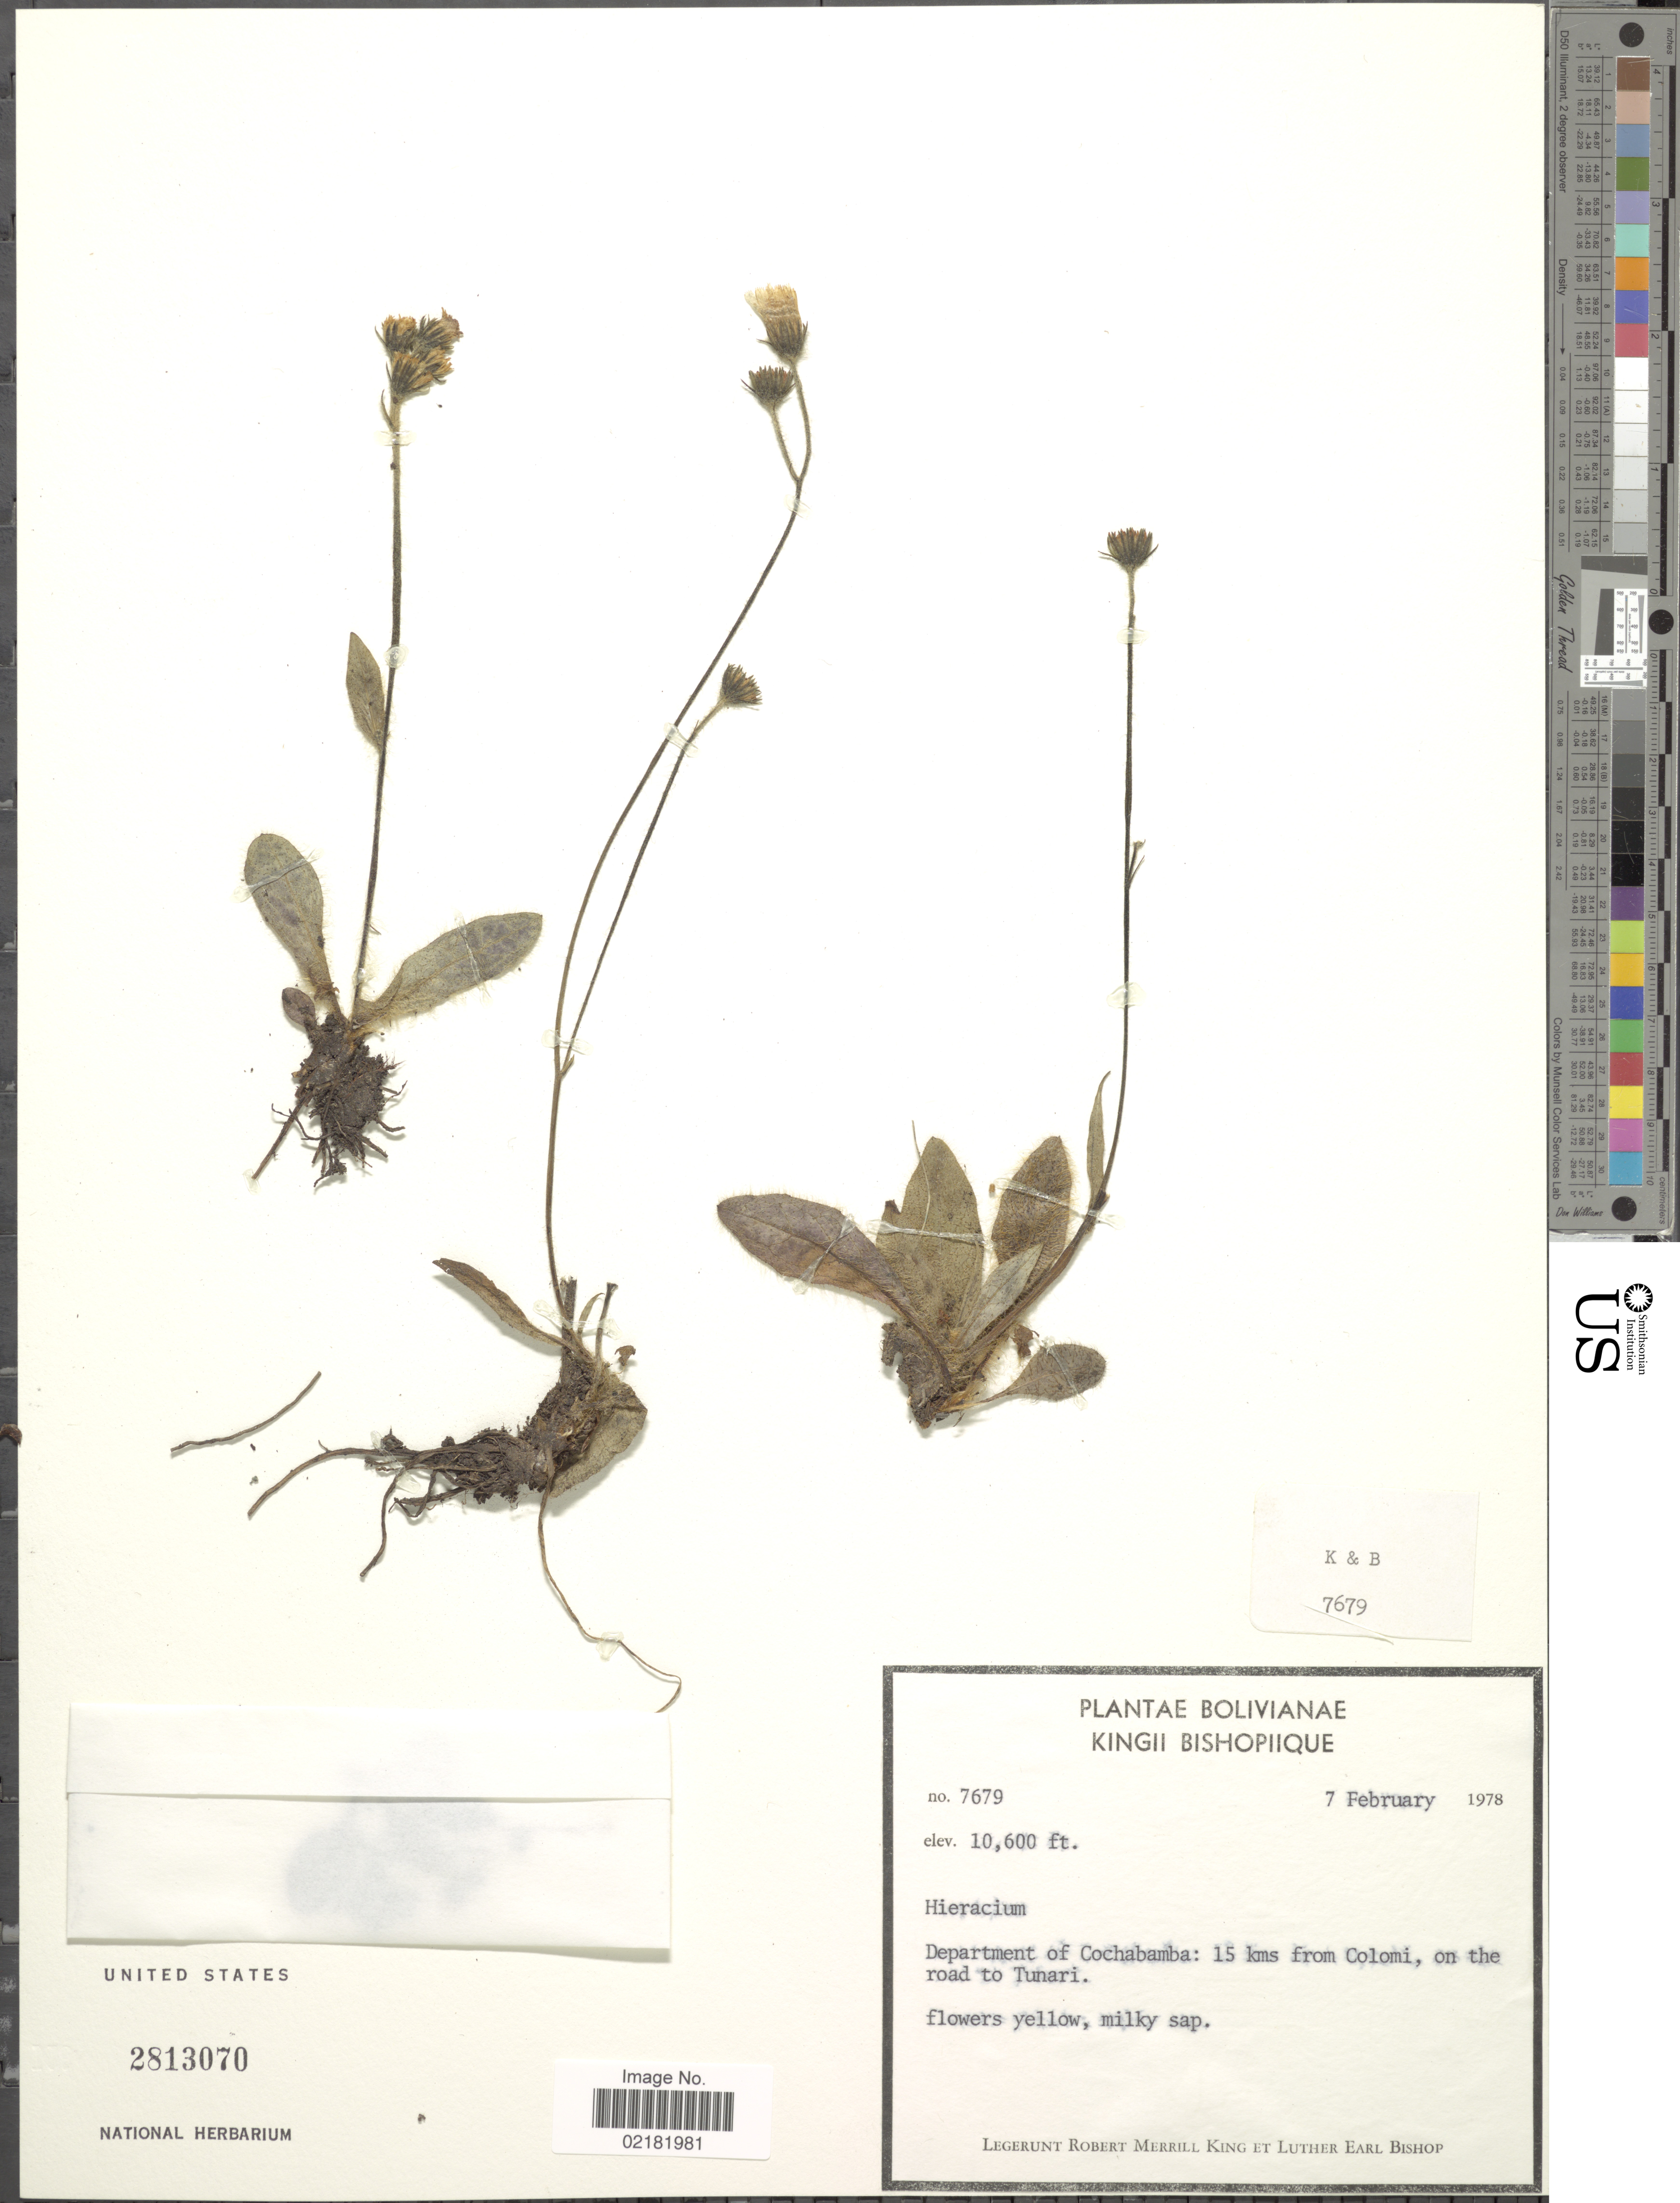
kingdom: Plantae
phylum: Tracheophyta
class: Magnoliopsida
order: Asterales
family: Asteraceae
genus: Hieracium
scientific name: Hieracium repandulare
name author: Druce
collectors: R. M. King & L. E. Bishop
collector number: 7679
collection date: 1978-02-07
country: Bolivia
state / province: Cochabamba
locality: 15 kms from Colomi, on the road to Tunari.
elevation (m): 3231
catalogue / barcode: US 2813070